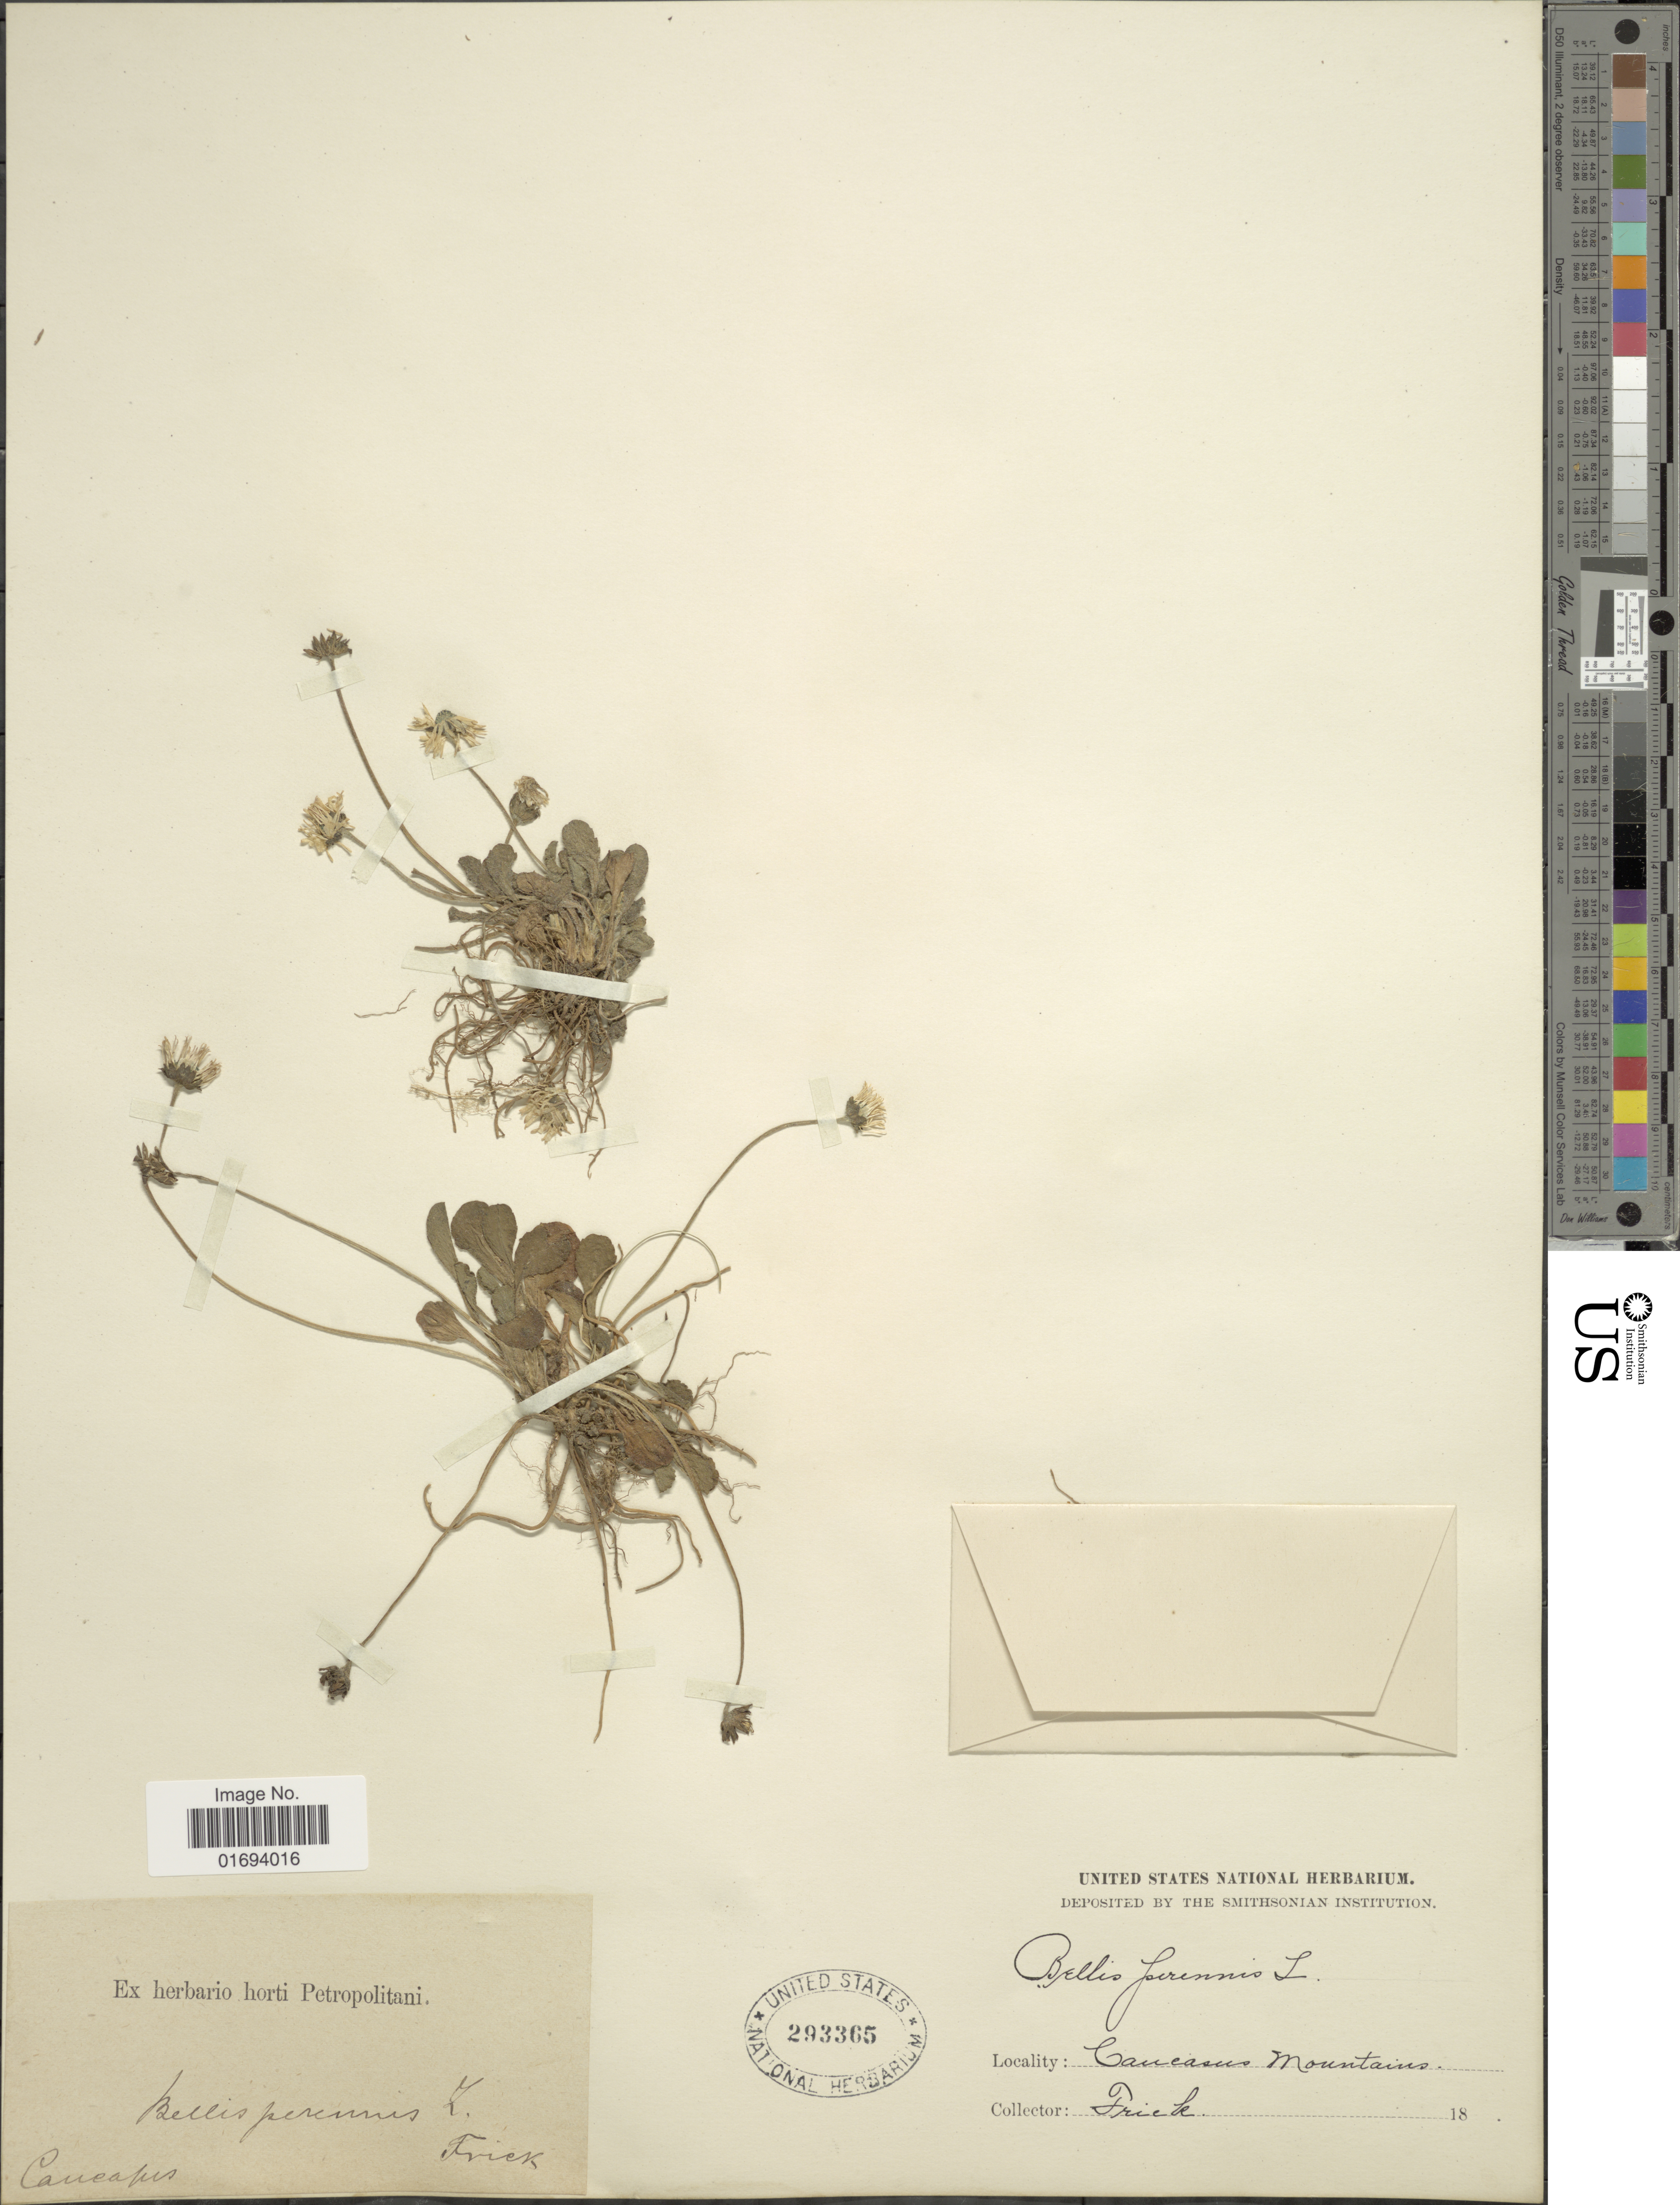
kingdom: Plantae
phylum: Tracheophyta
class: Magnoliopsida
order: Asterales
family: Asteraceae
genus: Bellis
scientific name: Bellis perennis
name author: L.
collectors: Frick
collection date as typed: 18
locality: Caucasus Mountains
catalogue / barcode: US 293365